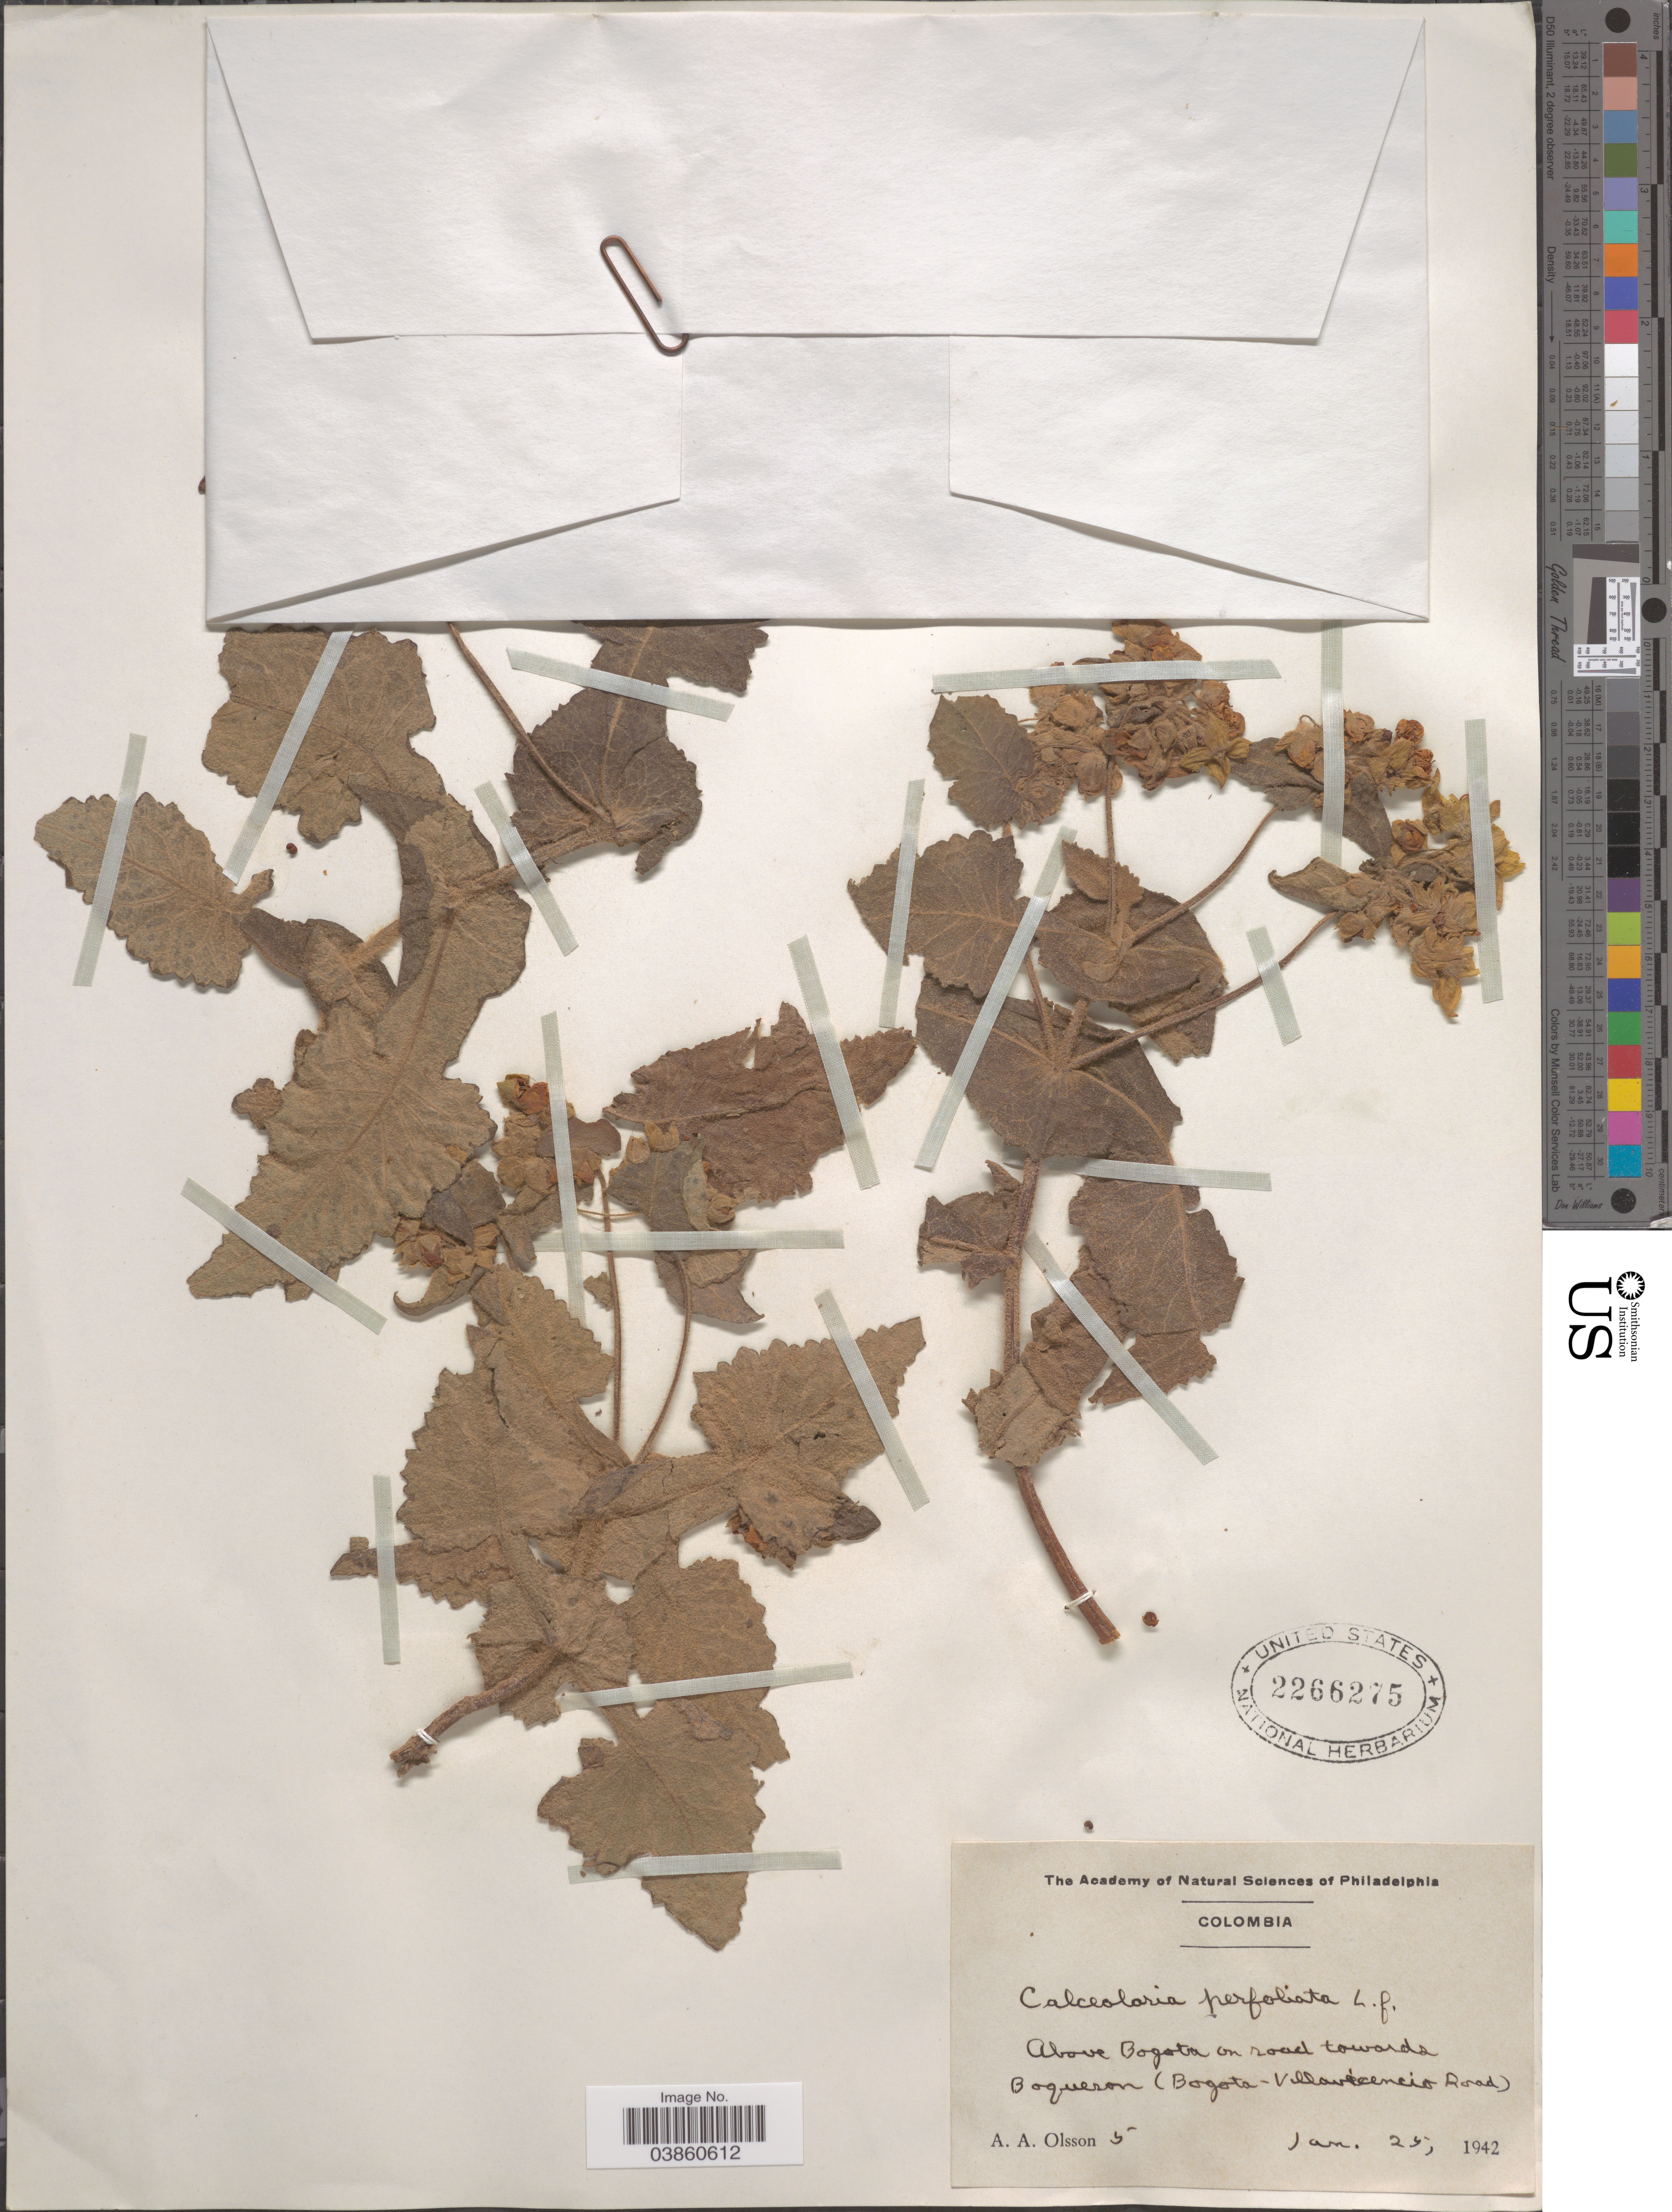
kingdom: Plantae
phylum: Tracheophyta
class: Magnoliopsida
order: Lamiales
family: Calceolariaceae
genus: Calceolaria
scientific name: Calceolaria perfoliata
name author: L. f.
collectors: A. Olsson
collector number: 5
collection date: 1942-01-25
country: Colombia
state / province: Bogota D.C.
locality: Above Bogota on road towards Boqueron (Bogota-Villavicencio Road).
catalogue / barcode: US 2266275